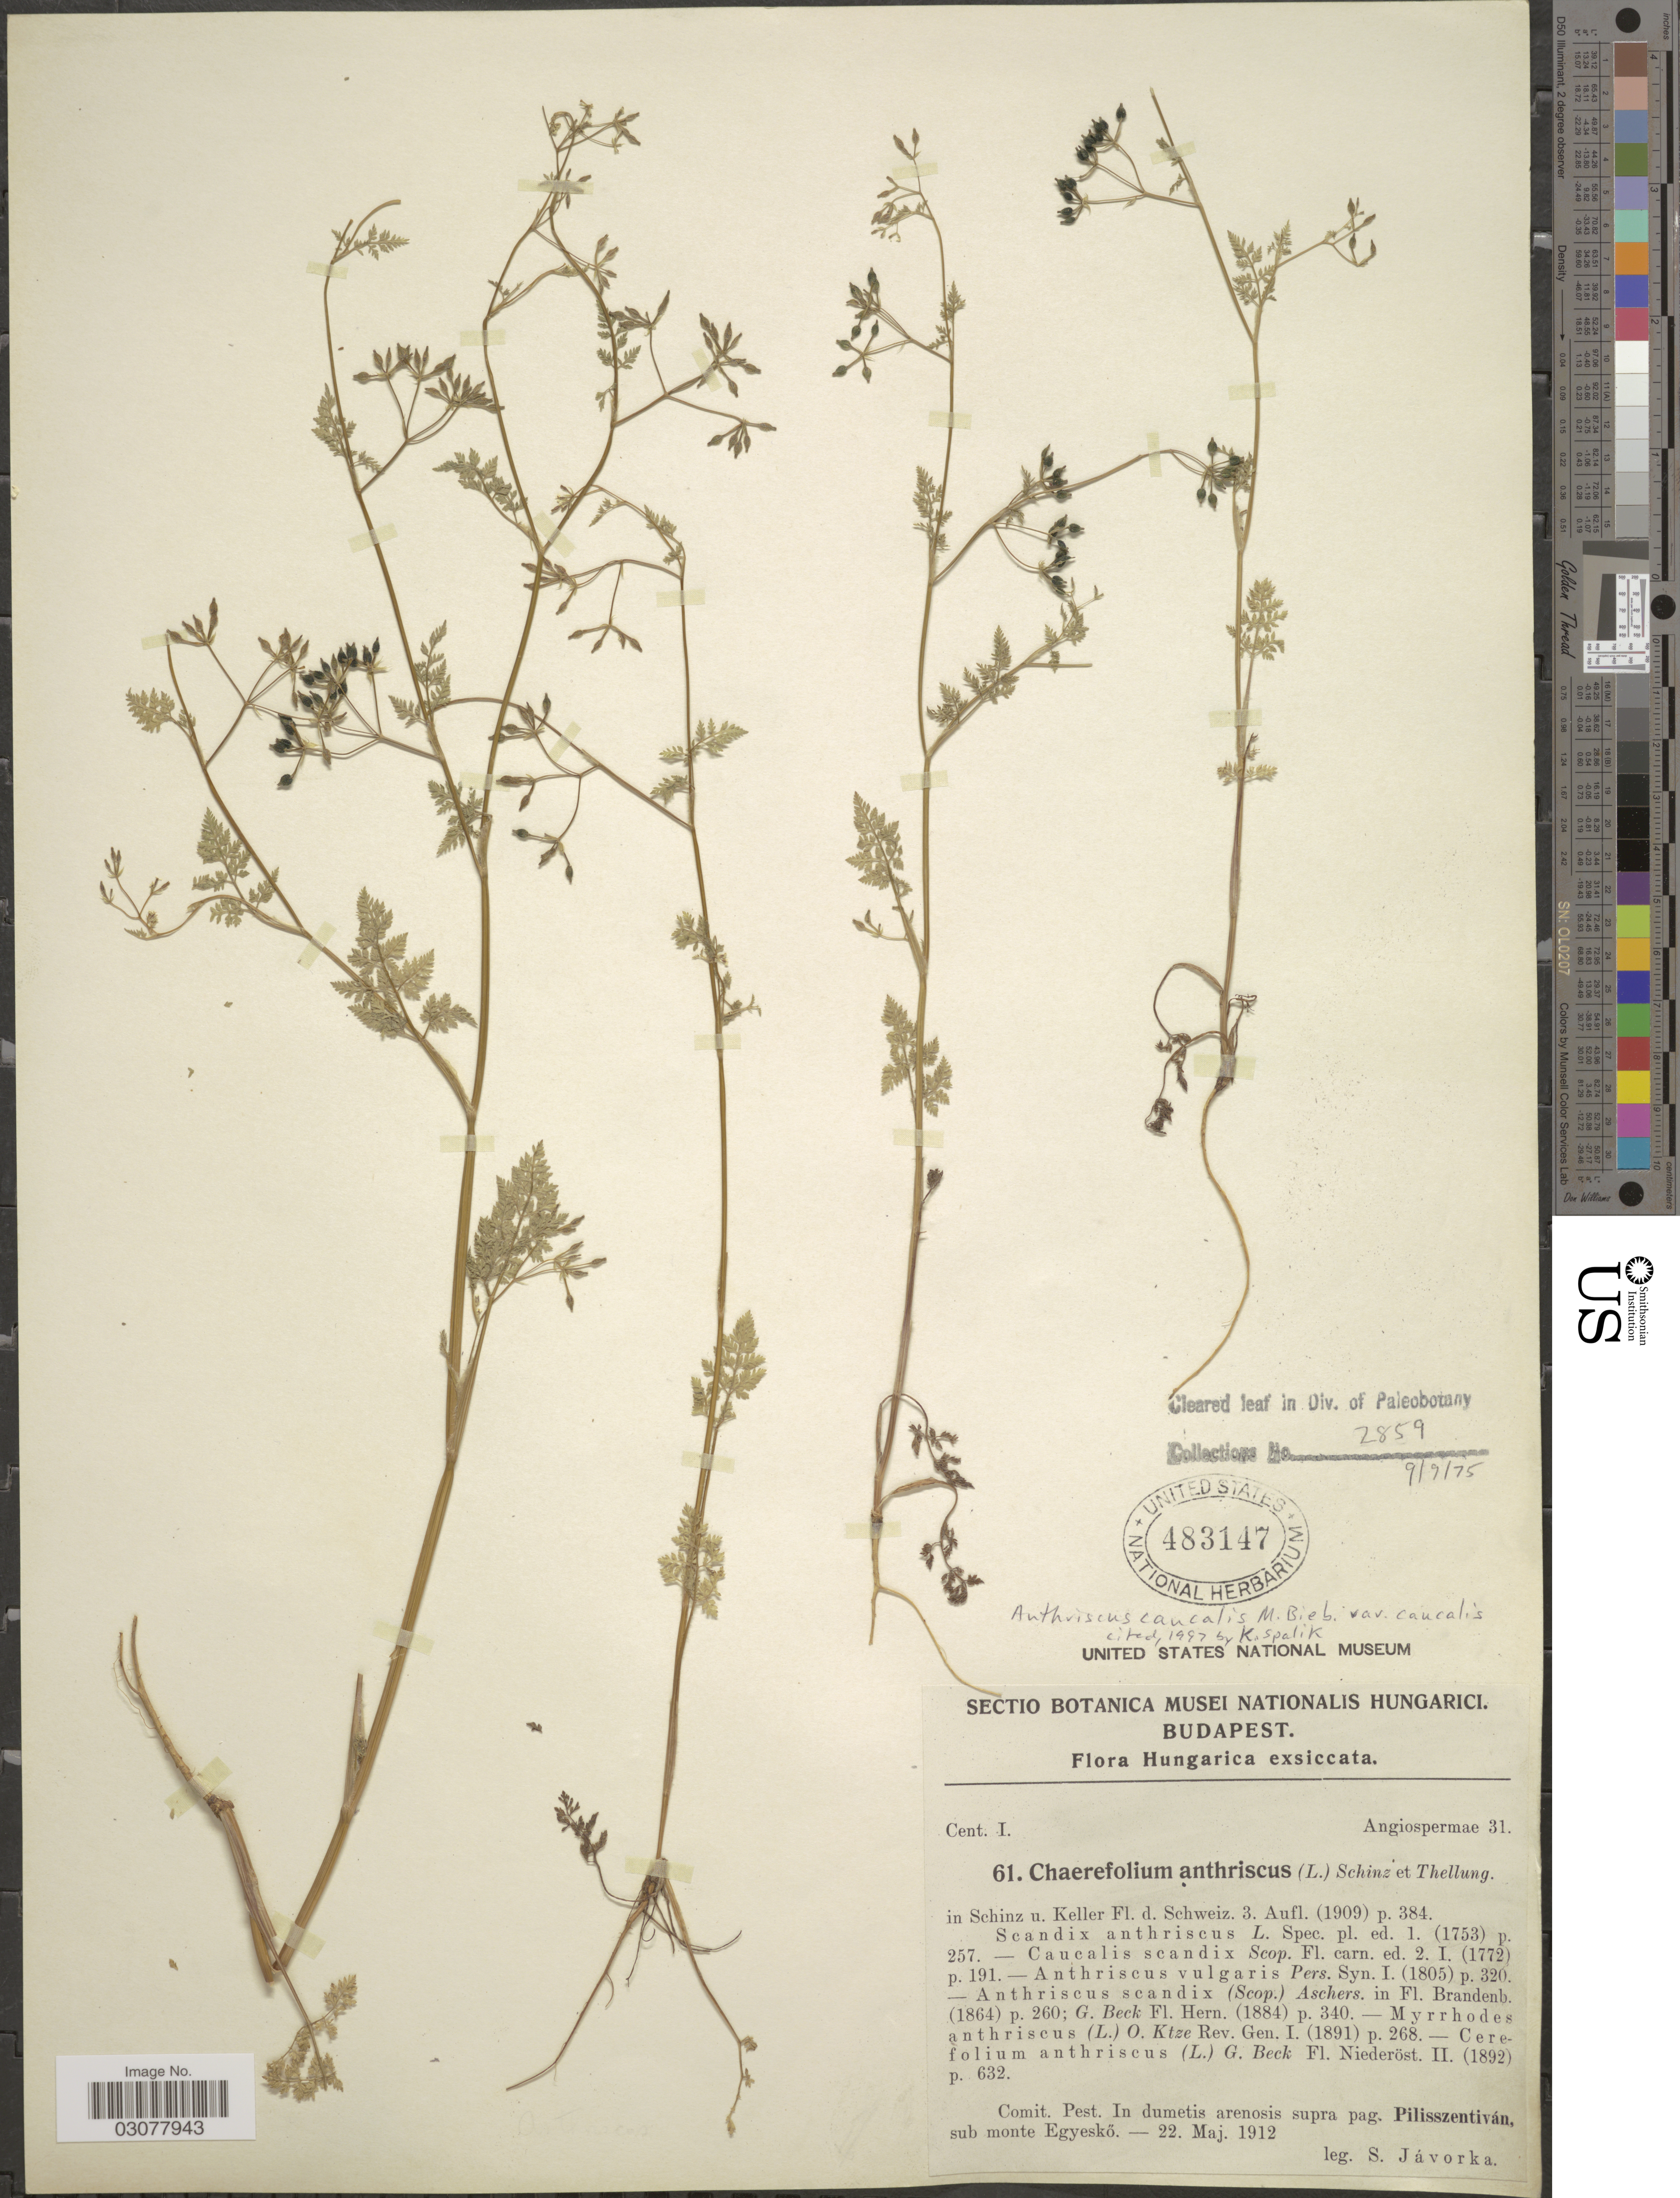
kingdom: Plantae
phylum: Tracheophyta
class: Magnoliopsida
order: Apiales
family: Apiaceae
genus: Anthriscus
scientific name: Anthriscus caucalis var. caucalis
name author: M. Bieb.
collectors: S. Javorka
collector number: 61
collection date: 1912-05-22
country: Hungary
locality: Comit. Pest. In dumetis arenosis supra pag. Pilisszentiván sub monte Egyeskö.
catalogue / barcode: US 483147